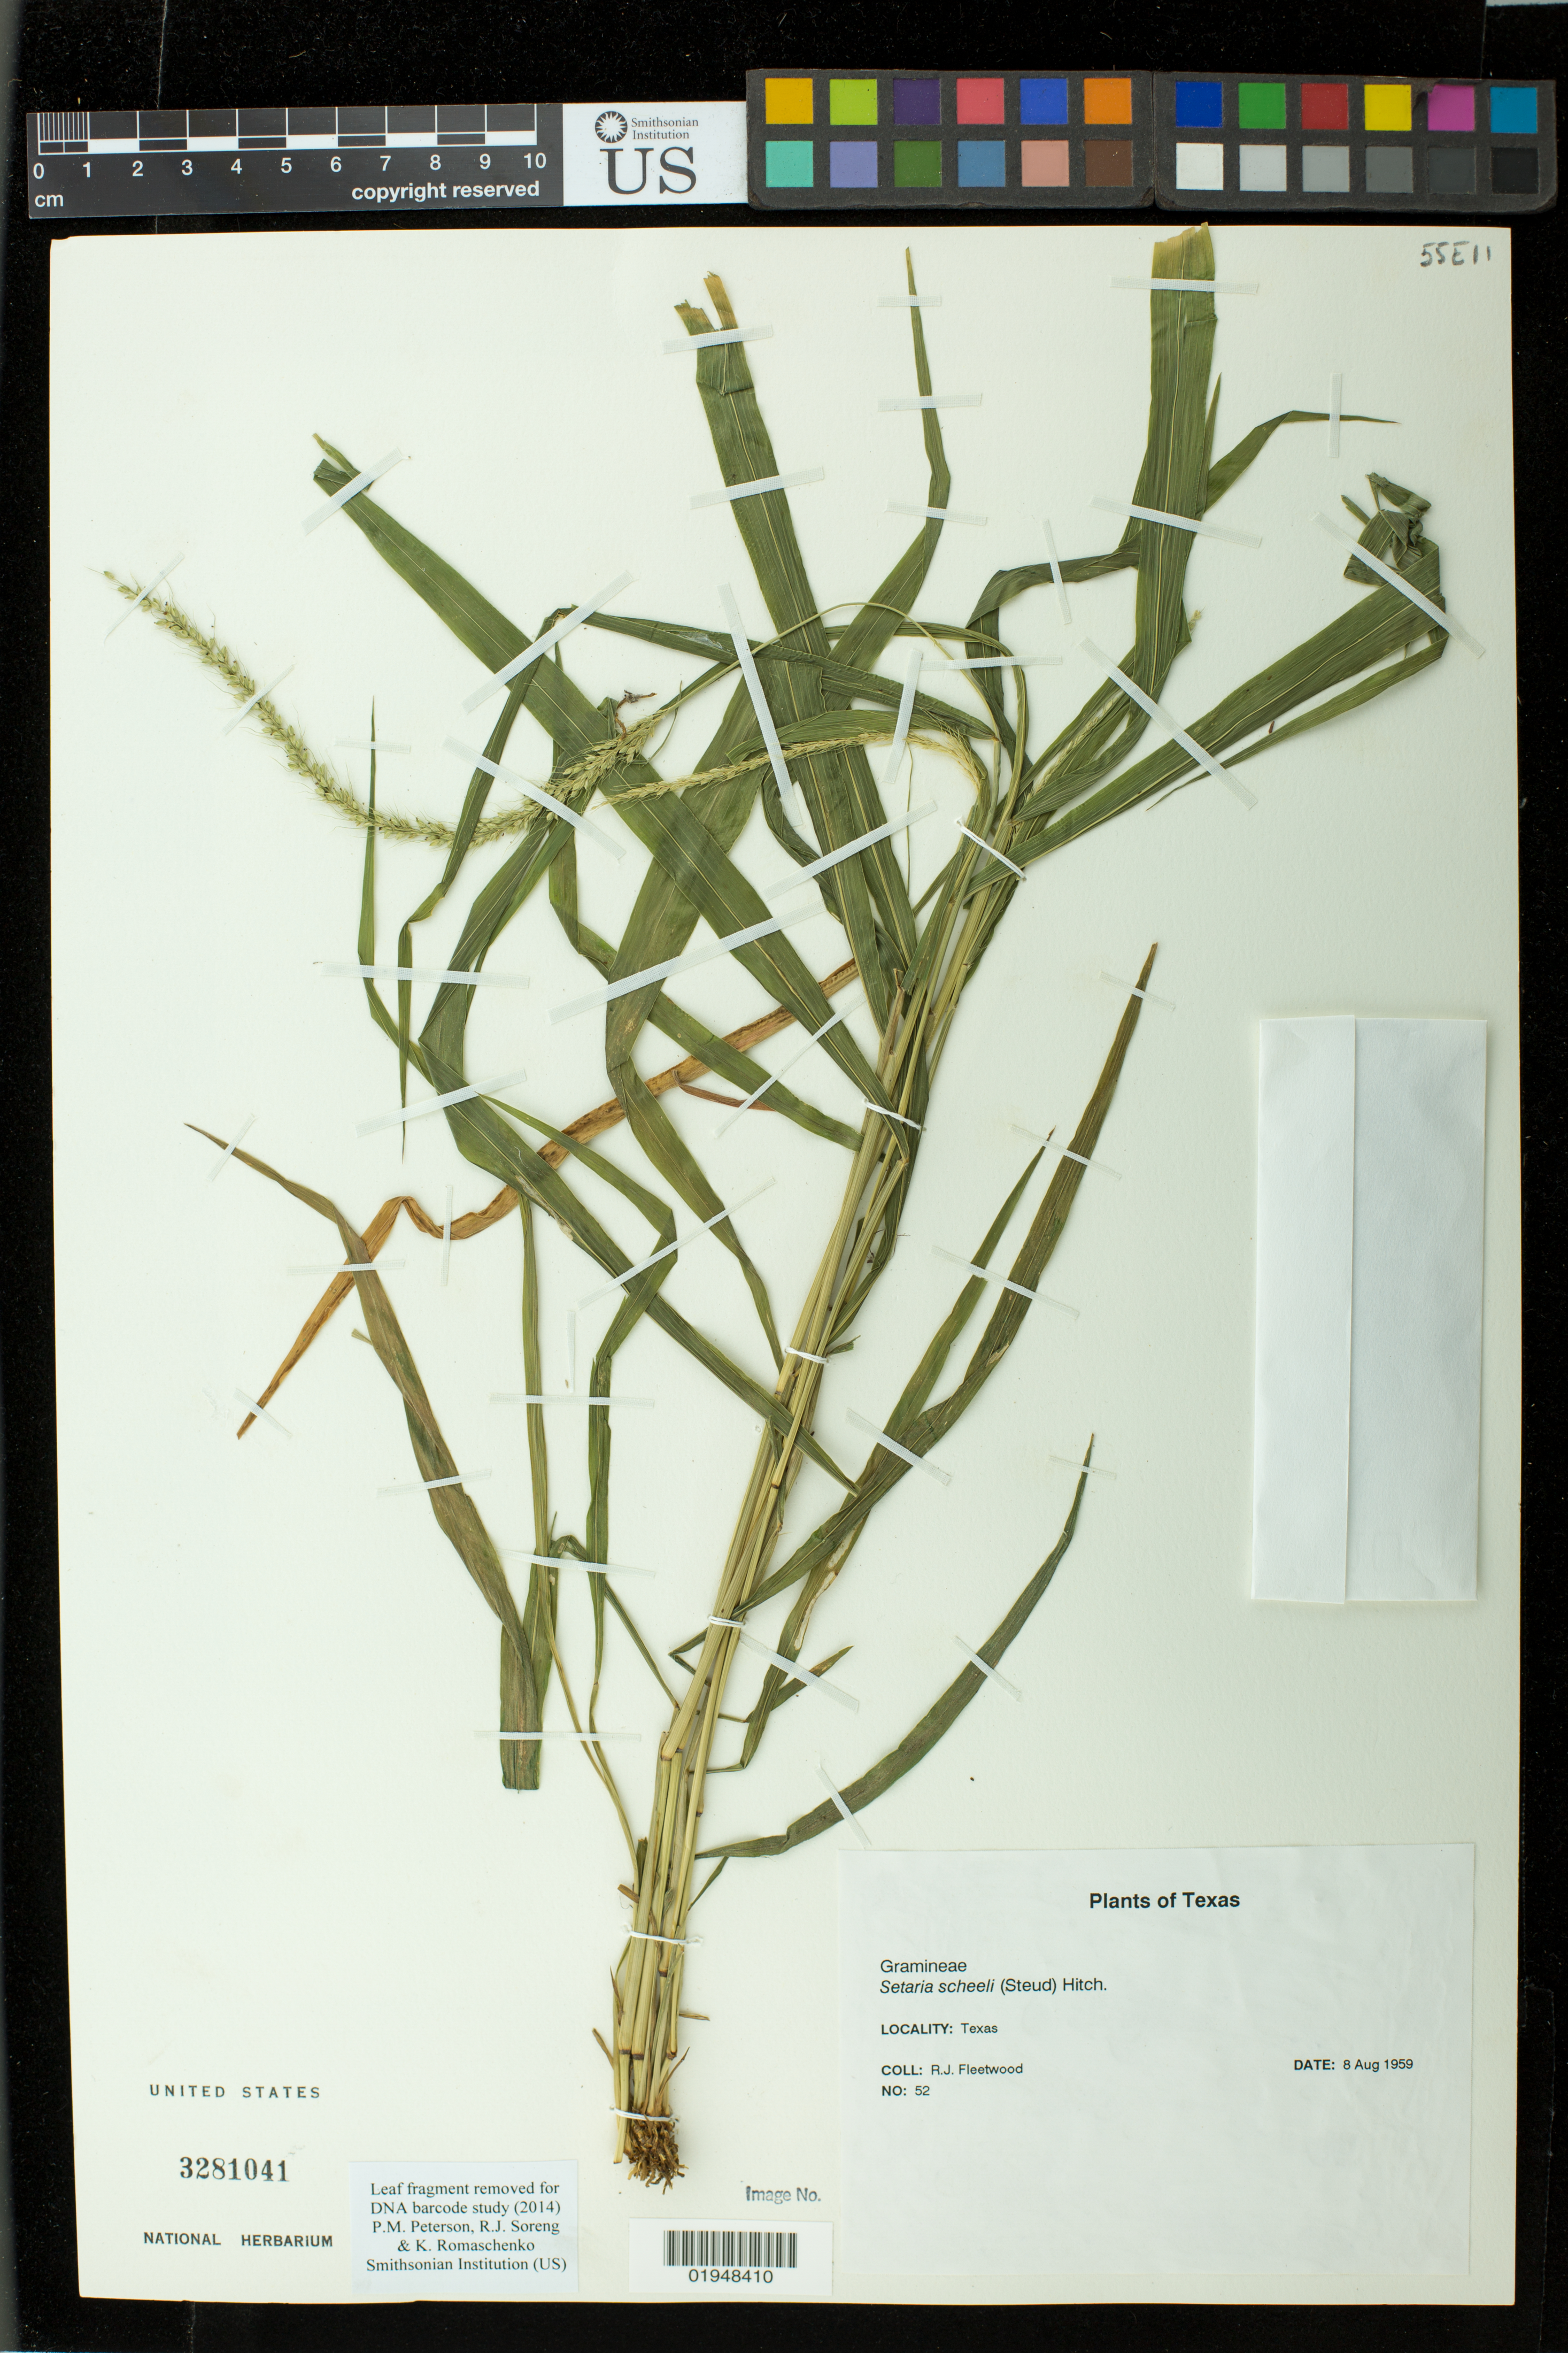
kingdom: Plantae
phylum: Tracheophyta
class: Liliopsida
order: Poales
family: Poaceae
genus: Setaria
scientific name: Setaria scheelei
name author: (Steud.) Hitchc.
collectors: R. J. Fleetwood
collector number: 52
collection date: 1959-08-08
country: United States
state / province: Texas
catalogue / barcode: US 3281041